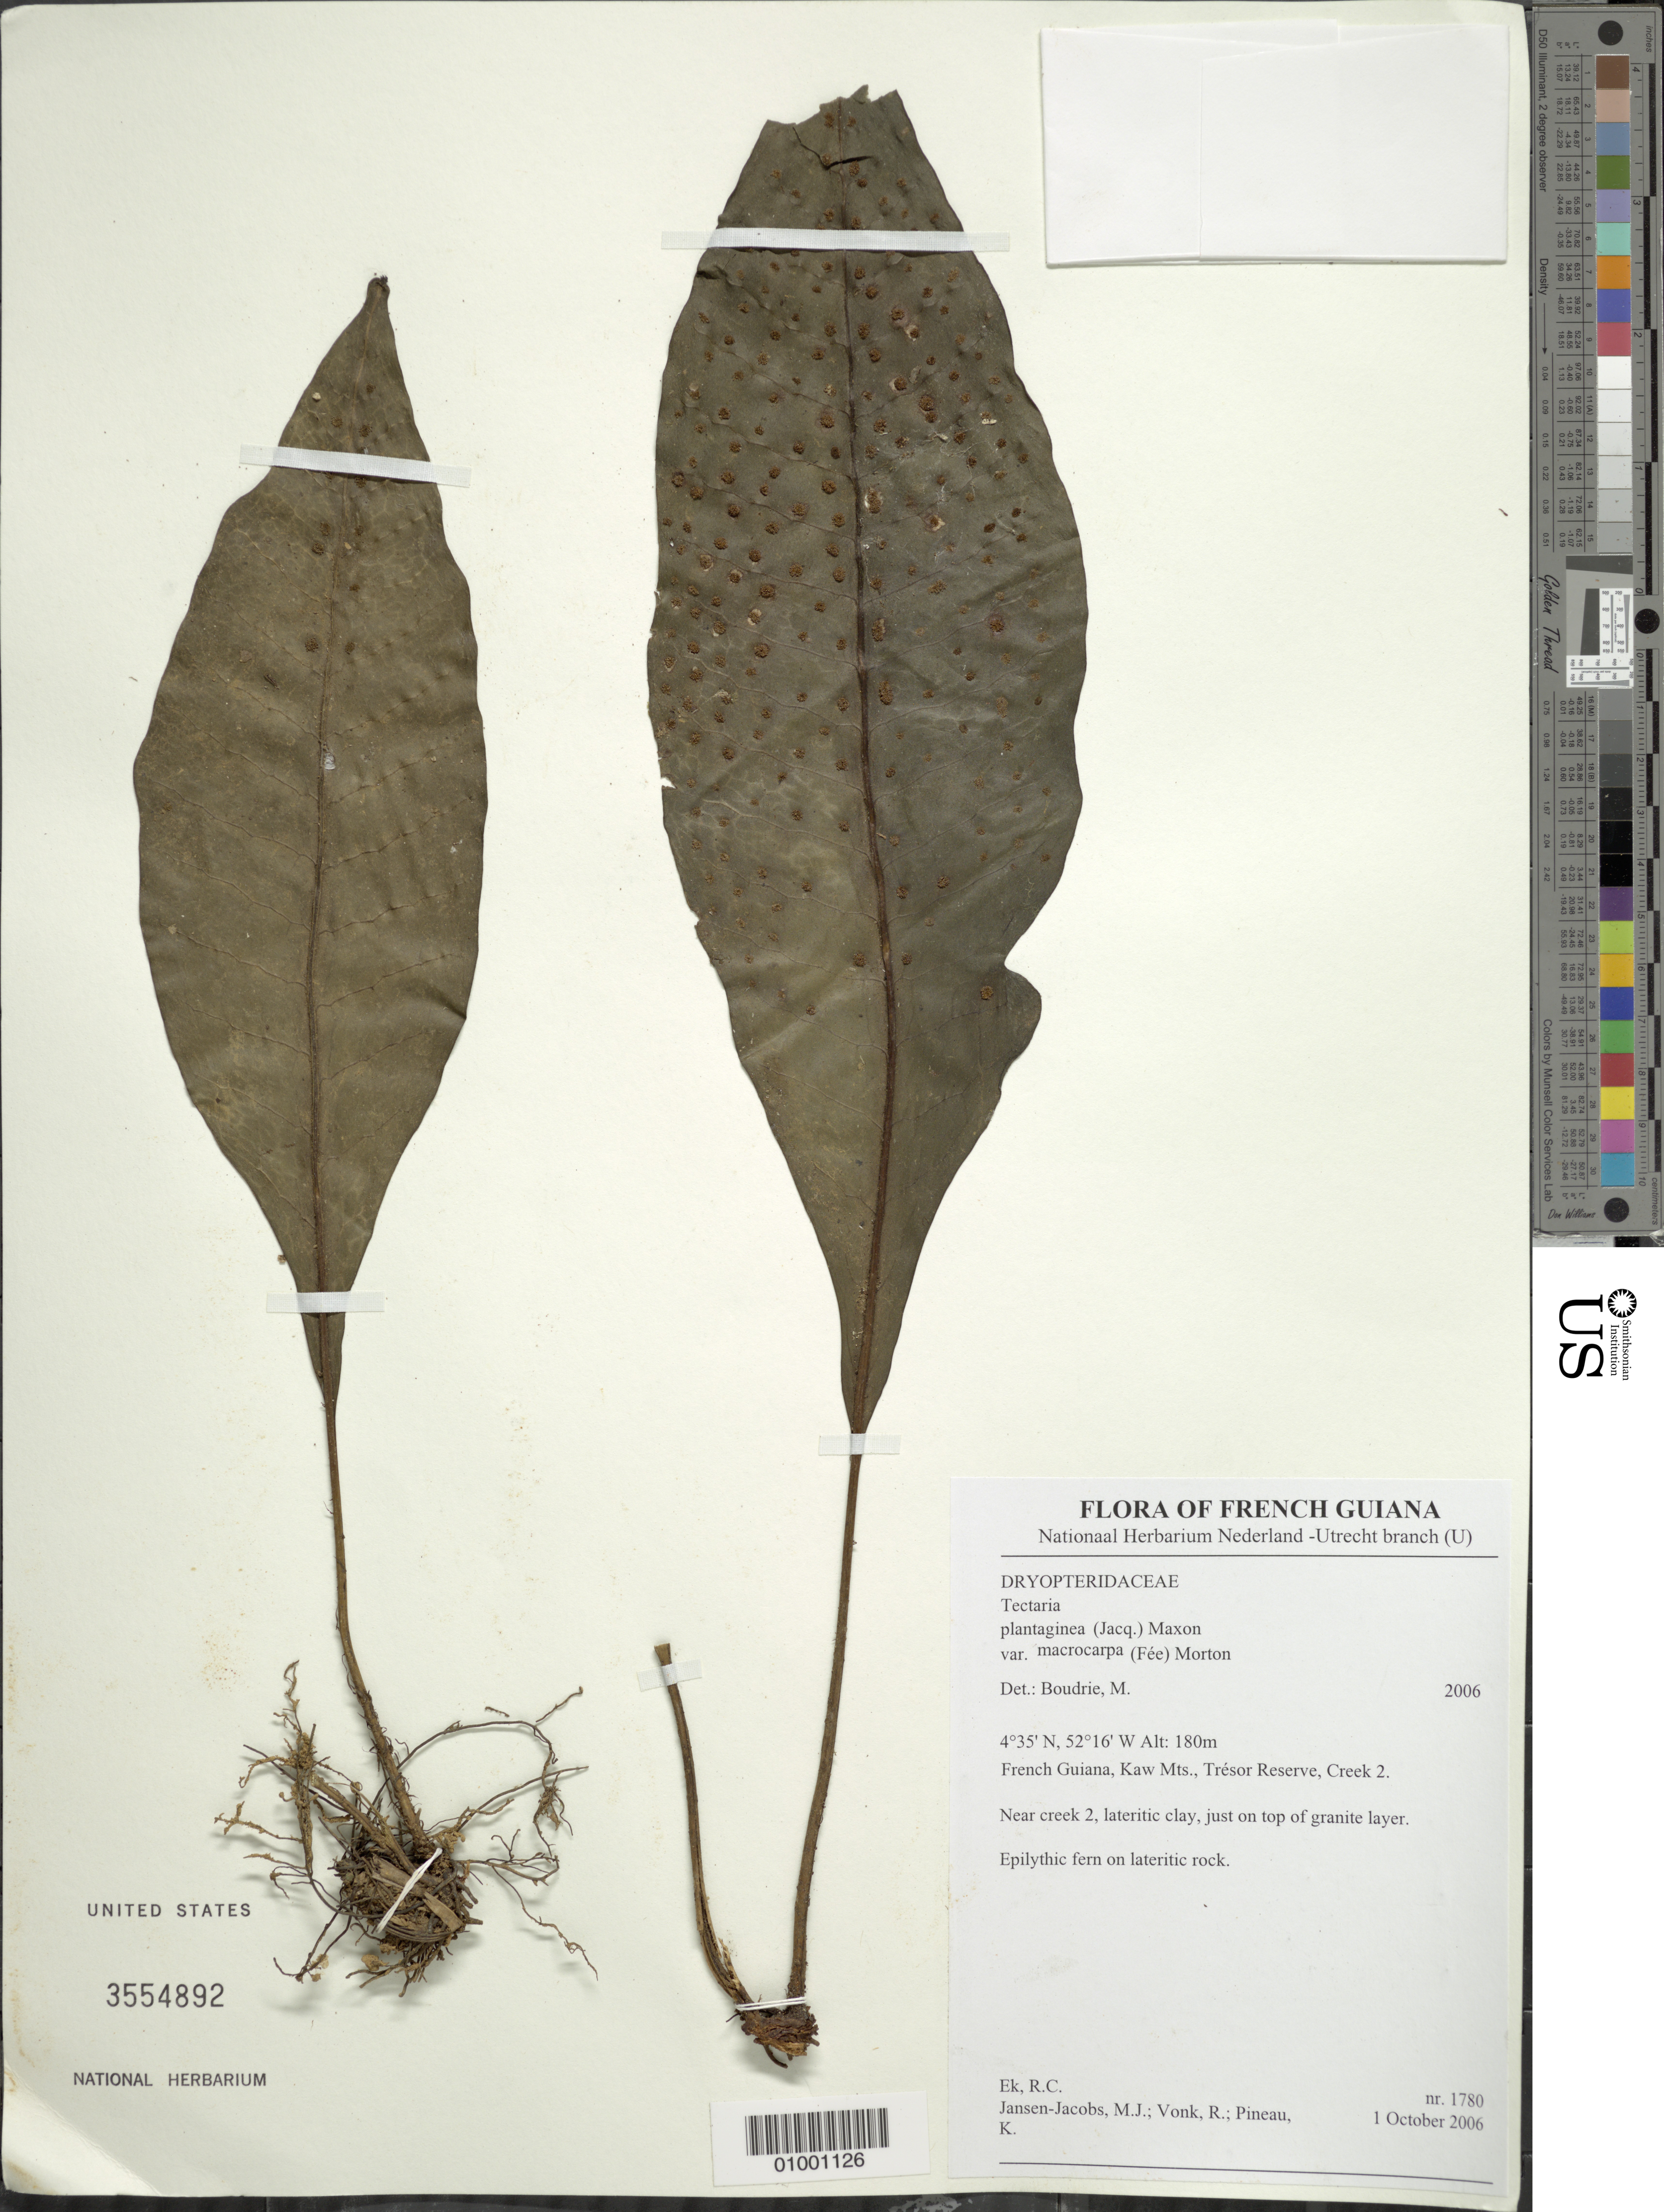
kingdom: Plantae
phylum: Tracheophyta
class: Polypodiopsida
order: Polypodiales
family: Tectariaceae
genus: Tectaria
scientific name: Tectaria plantaginea var. macrocarpa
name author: (Fée) C.V. Morton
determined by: Boudrie, M.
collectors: R. C. Ek, M. J. Jansen-Jacobs, R. Vonk & K. Pineau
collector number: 1780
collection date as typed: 1-Oct-06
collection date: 2006-10-01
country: French Guiana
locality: Kaw Mts., Trésor Reserve, Creek 2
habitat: Near creek, lateritic clay, just on top of granite layer. Lateritic rock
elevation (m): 180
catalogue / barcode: US 3554892